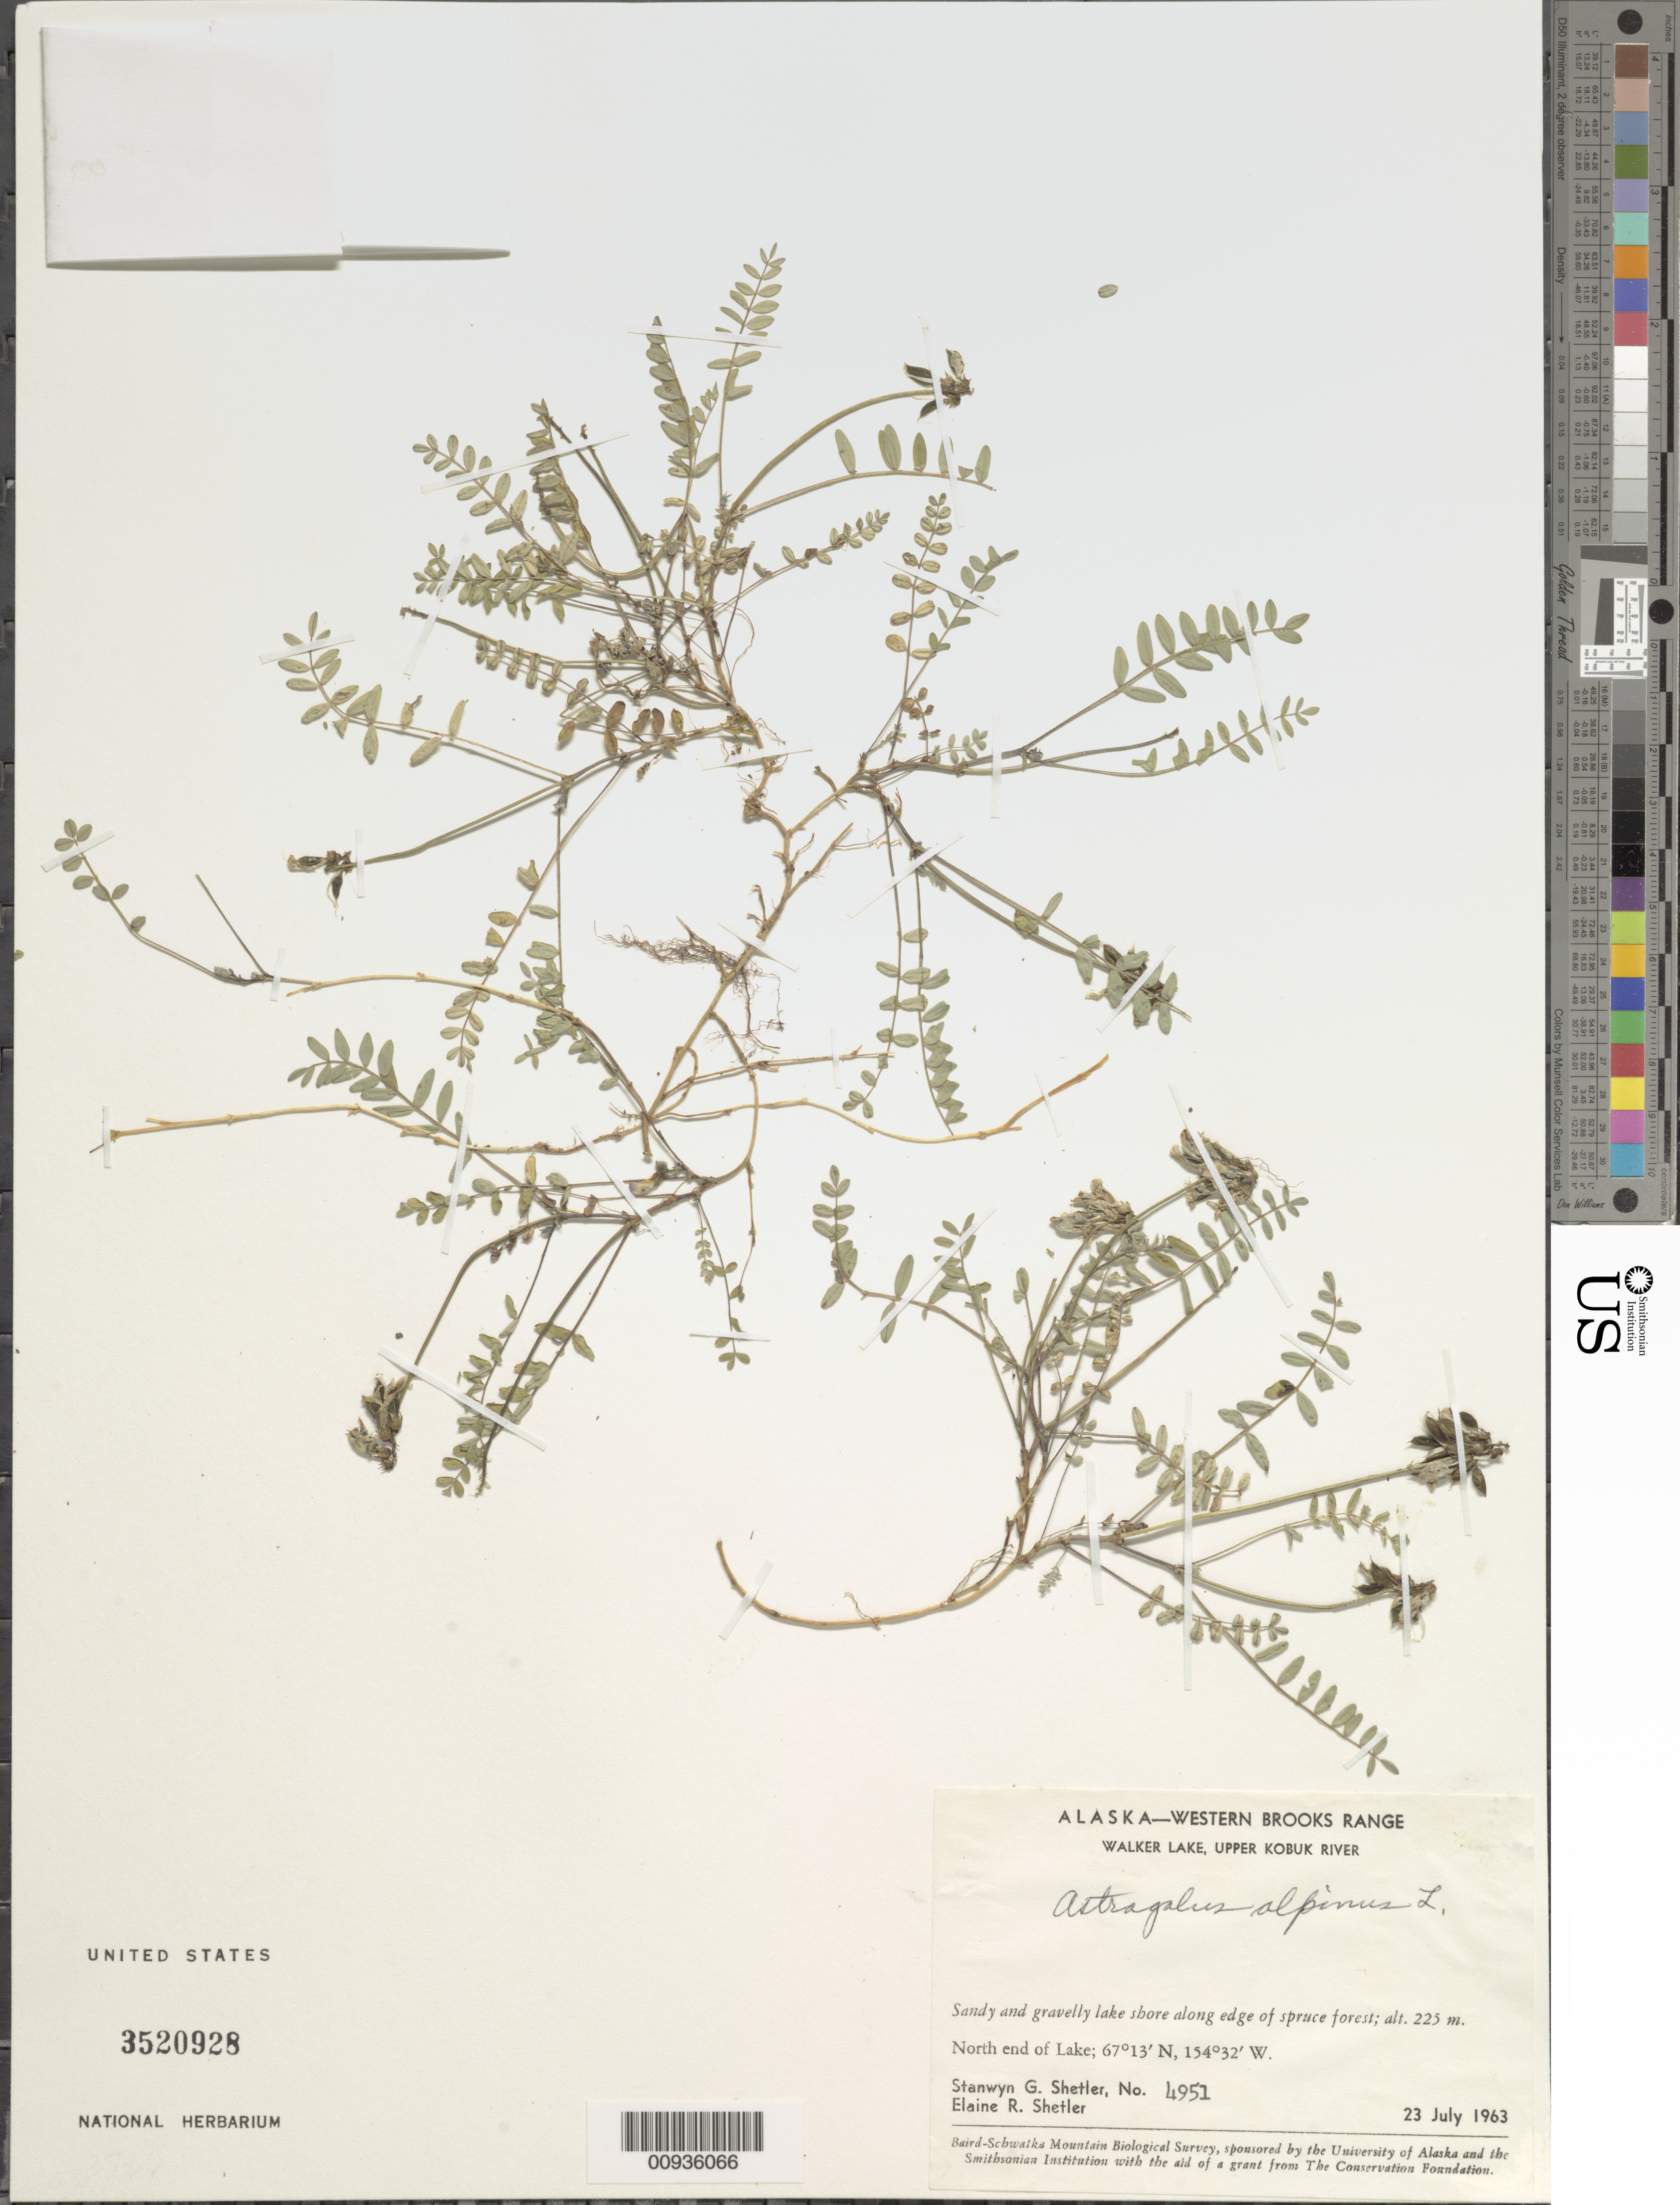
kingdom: Plantae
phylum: Tracheophyta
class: Magnoliopsida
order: Fabales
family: Fabaceae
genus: Astragalus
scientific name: Astragalus alpinus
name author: L.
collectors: S. Shetler & E. R. Shetler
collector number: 4951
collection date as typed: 23 Jul 1963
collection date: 1963-07-23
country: United States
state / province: Alaska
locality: North end of Walker Lake. Western Brooks Range, Upper Kobuk River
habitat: Sandy and gravelly lake shore along edge of spruce forest.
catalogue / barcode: US 3520928